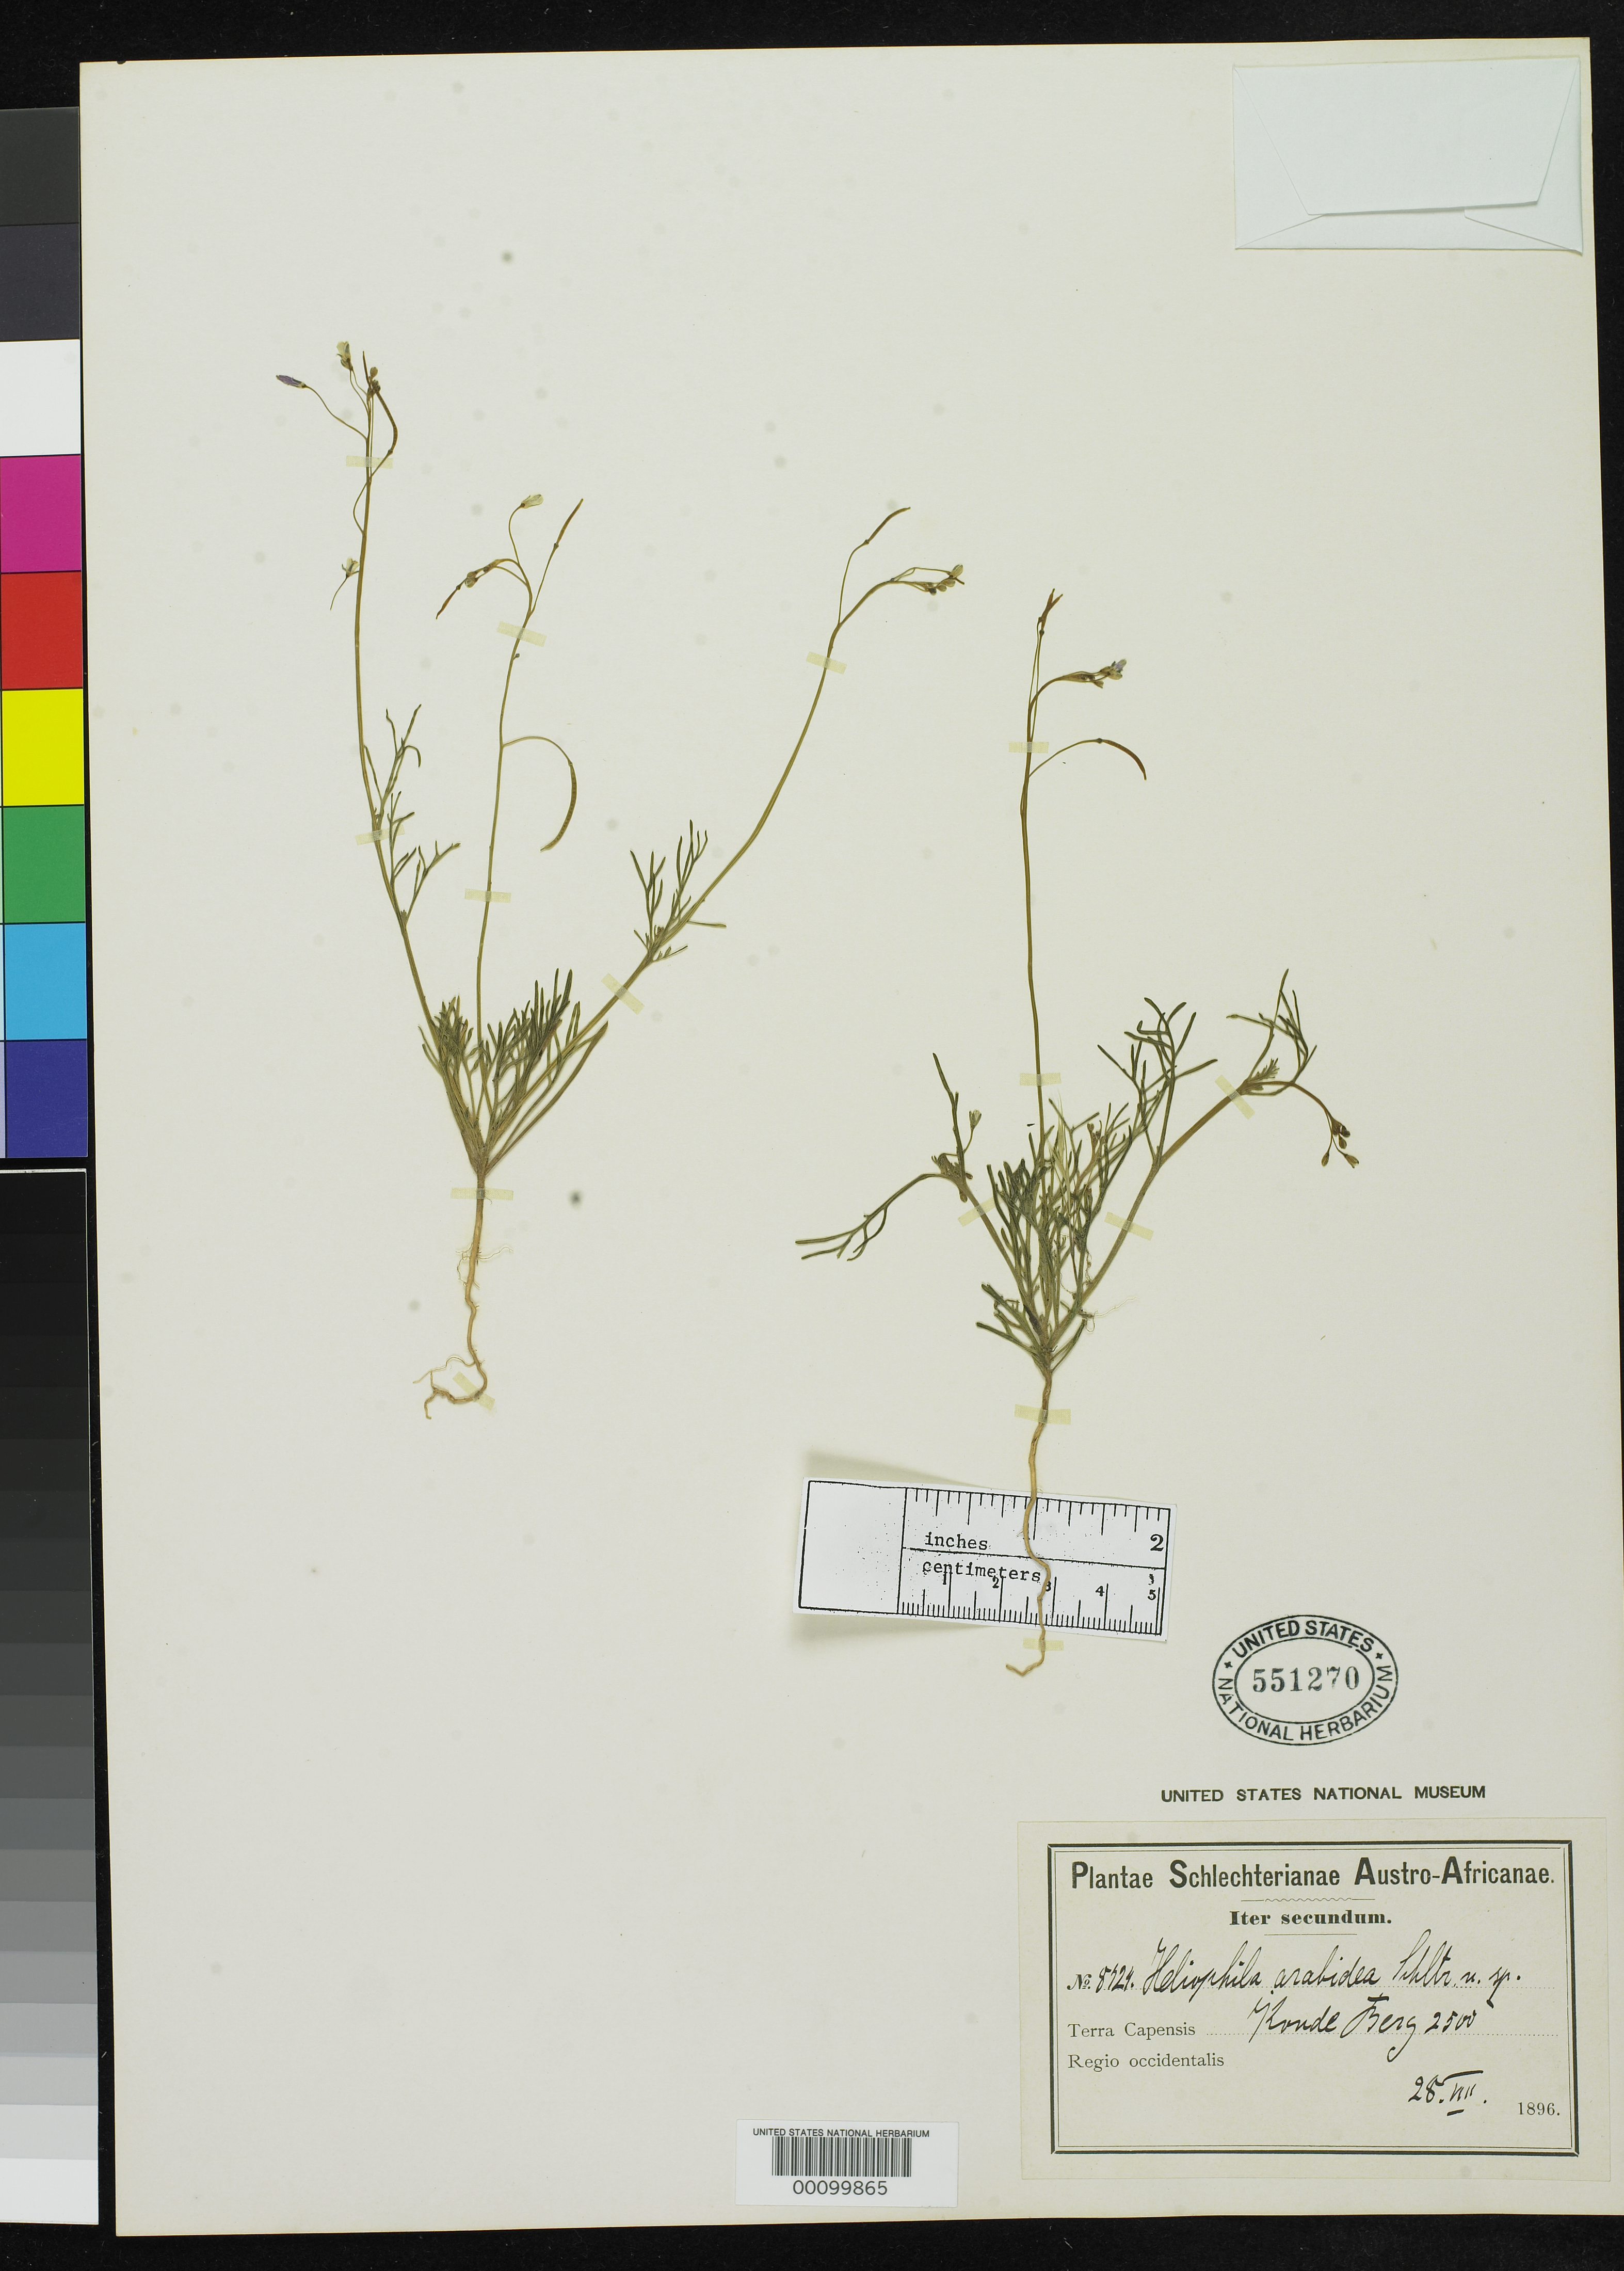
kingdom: Plantae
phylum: Tracheophyta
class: Magnoliopsida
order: Brassicales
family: Brassicaceae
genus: Heliophila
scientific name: Heliophila arabidea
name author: Schltr.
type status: Isotype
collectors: F. R. R. Schlechter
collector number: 8724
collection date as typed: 28 Aug 1896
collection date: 1896-08-28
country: South Africa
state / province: Western Cape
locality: Roude Berg, Austro-occidental region.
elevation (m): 762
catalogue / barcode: US 551270